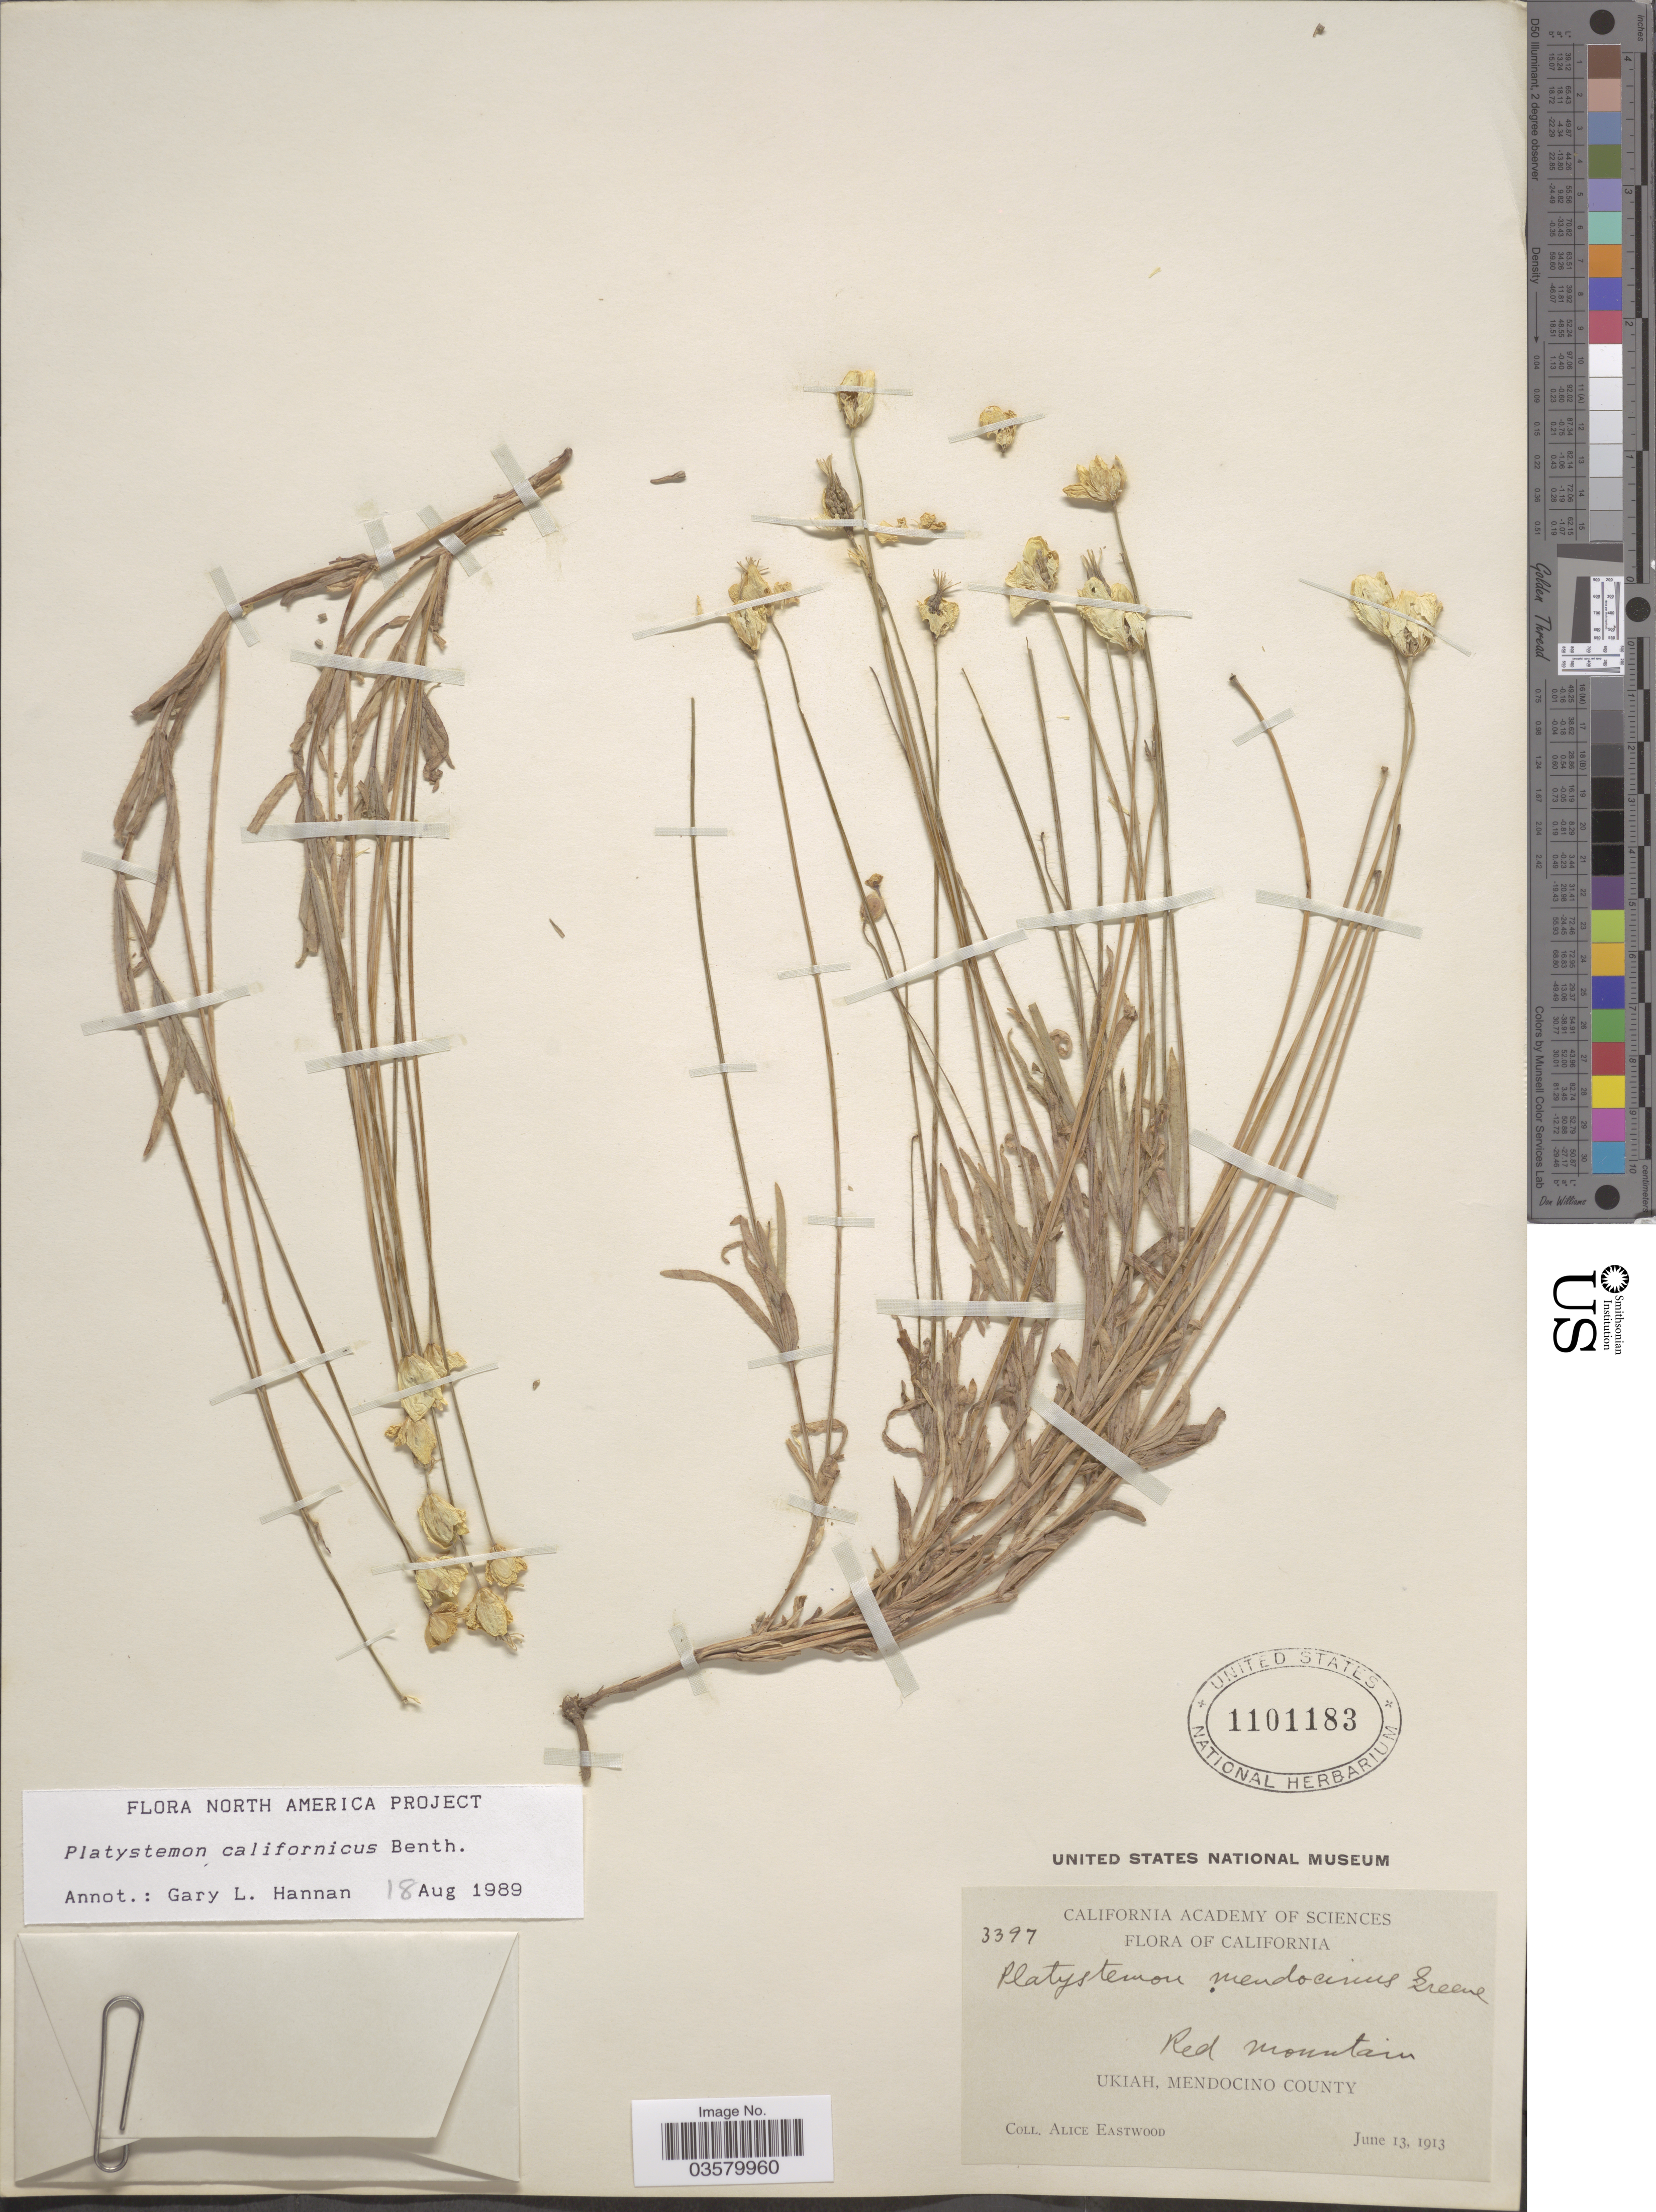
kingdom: Plantae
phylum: Tracheophyta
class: Magnoliopsida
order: Ranunculales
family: Papaveraceae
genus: Platystemon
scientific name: Platystemon californicus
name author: Benth.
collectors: A. Eastwood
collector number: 3397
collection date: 1913-06-13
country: United States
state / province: California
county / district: Mendocino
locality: Red Mountain, Ukiah, Mendocino County.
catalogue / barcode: US 1101183